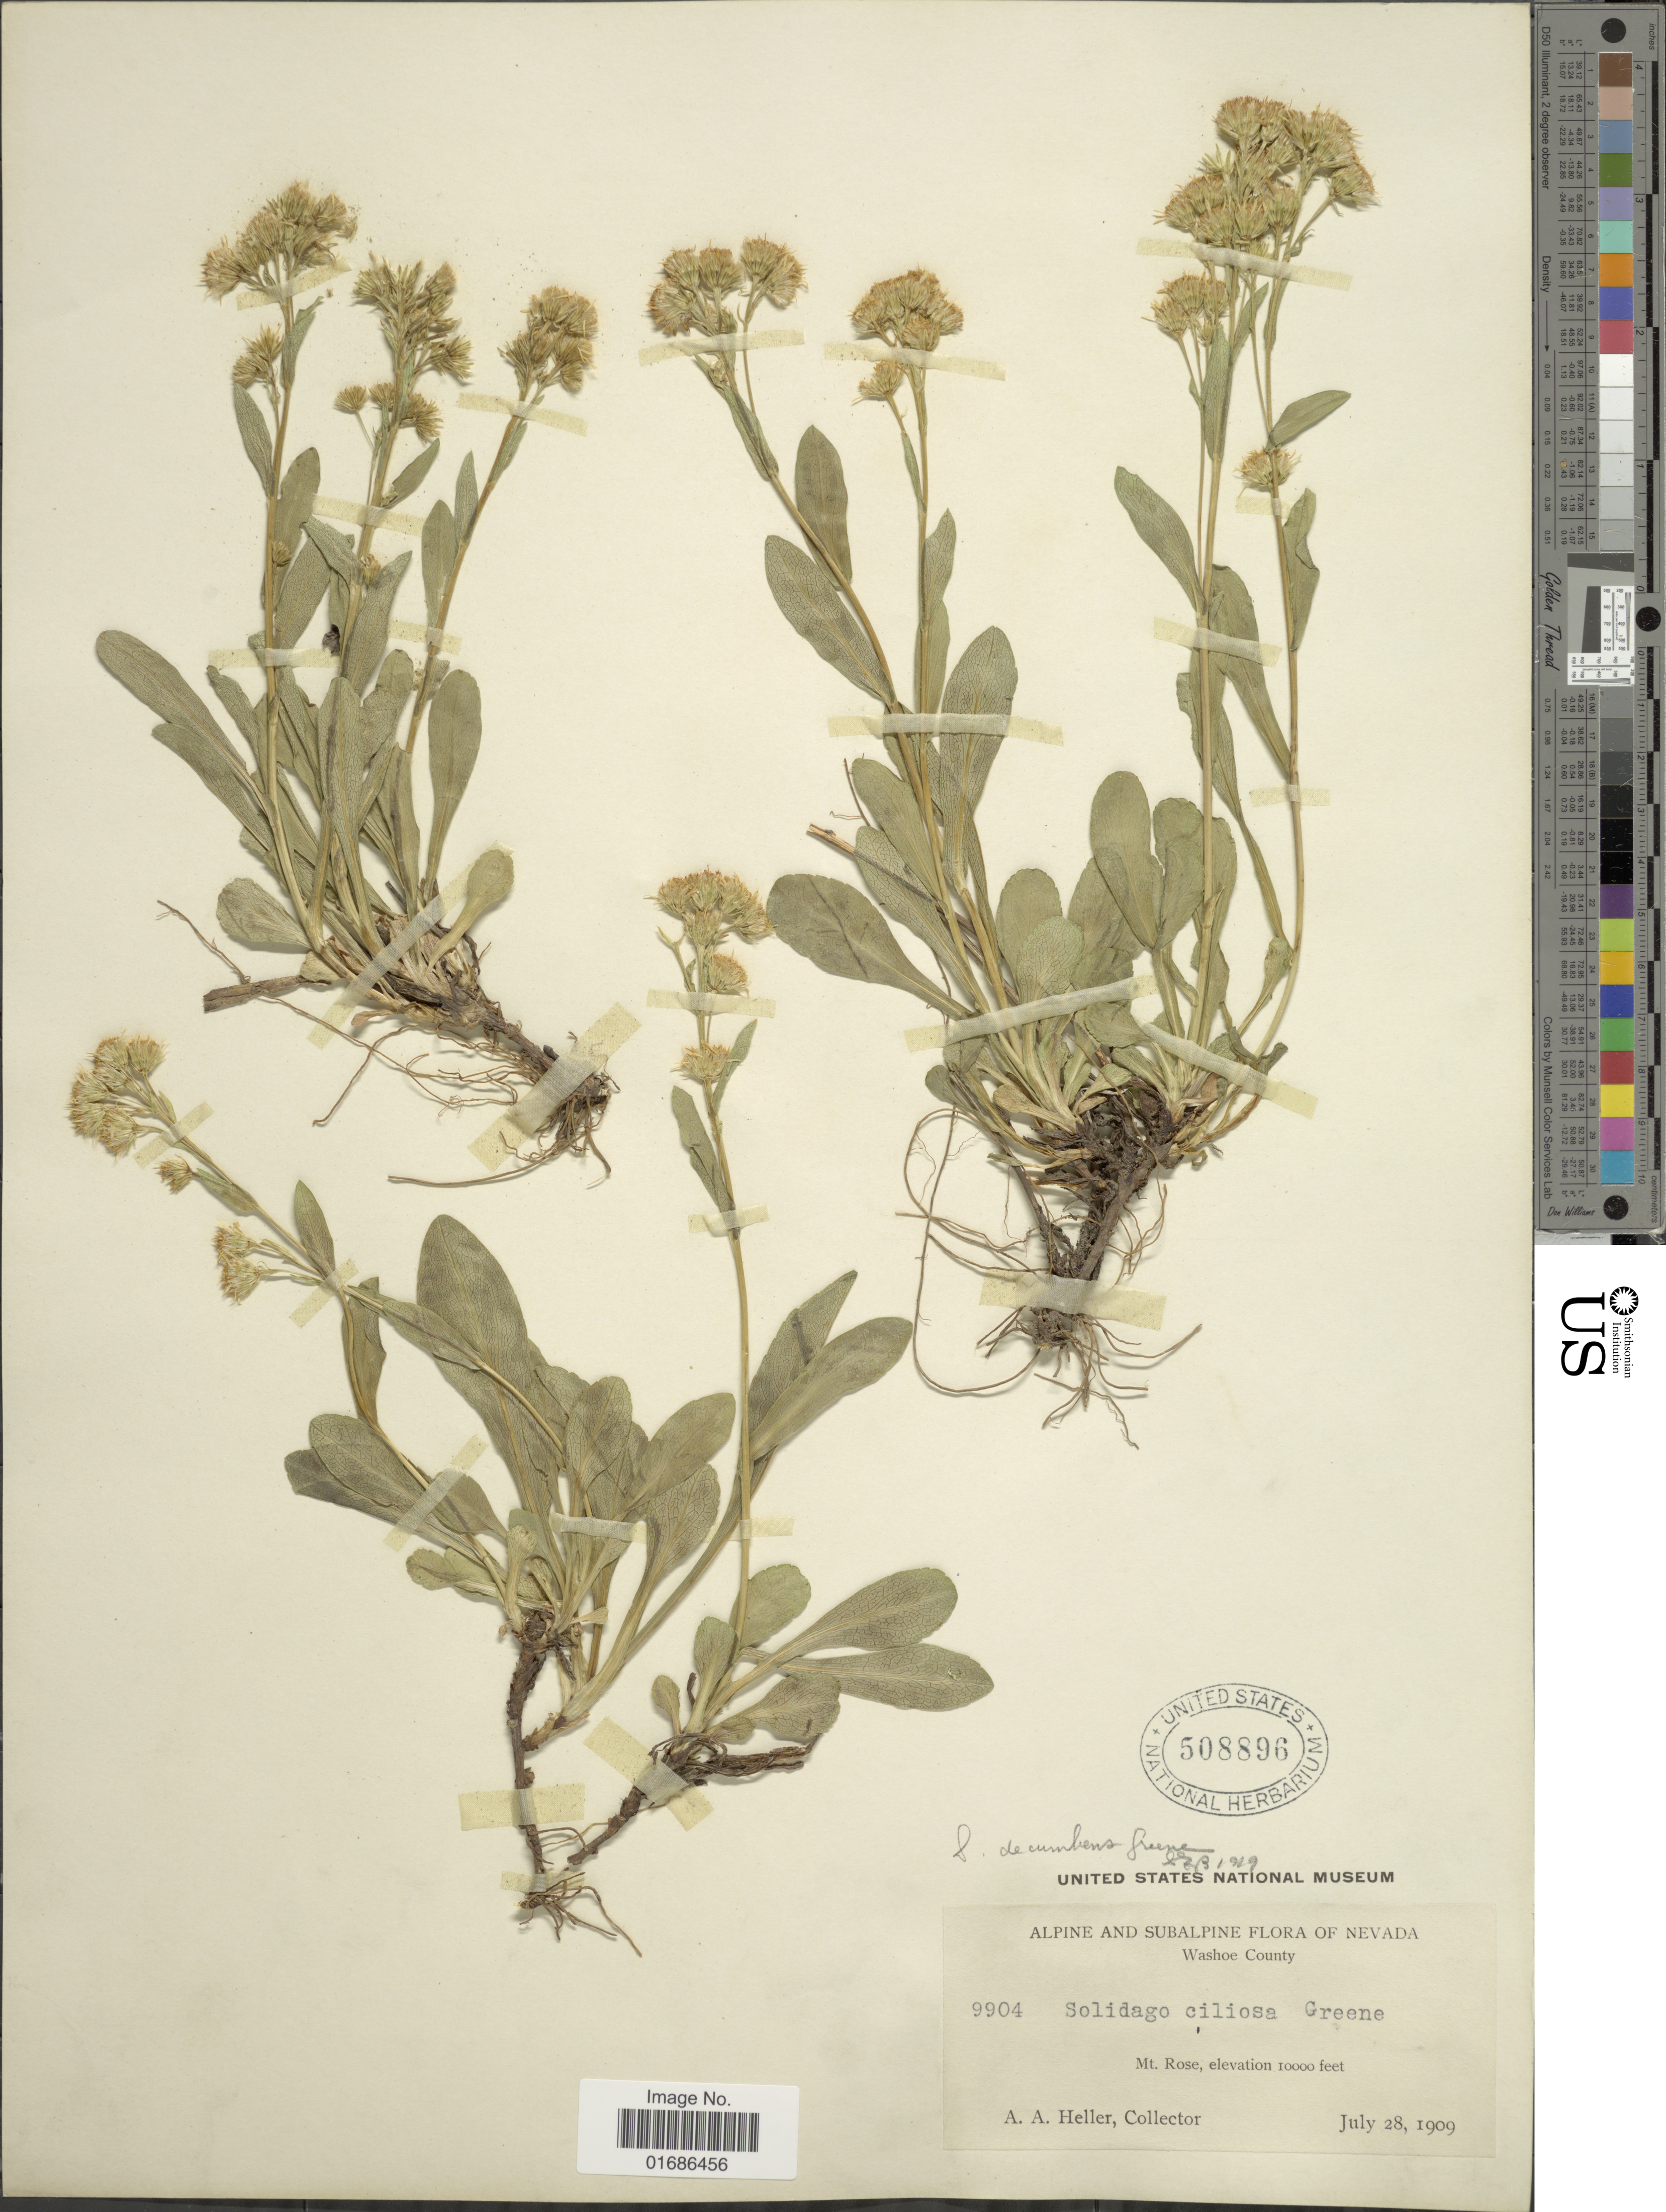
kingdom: Plantae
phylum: Tracheophyta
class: Magnoliopsida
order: Asterales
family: Asteraceae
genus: Solidago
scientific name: Solidago decumbens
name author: Greene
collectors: A. A. Heller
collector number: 9904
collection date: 1909-07-28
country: United States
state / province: Nevada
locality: Alpine and Subalpine, Washoe County, Mt Rose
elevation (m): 3048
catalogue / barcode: US 508896